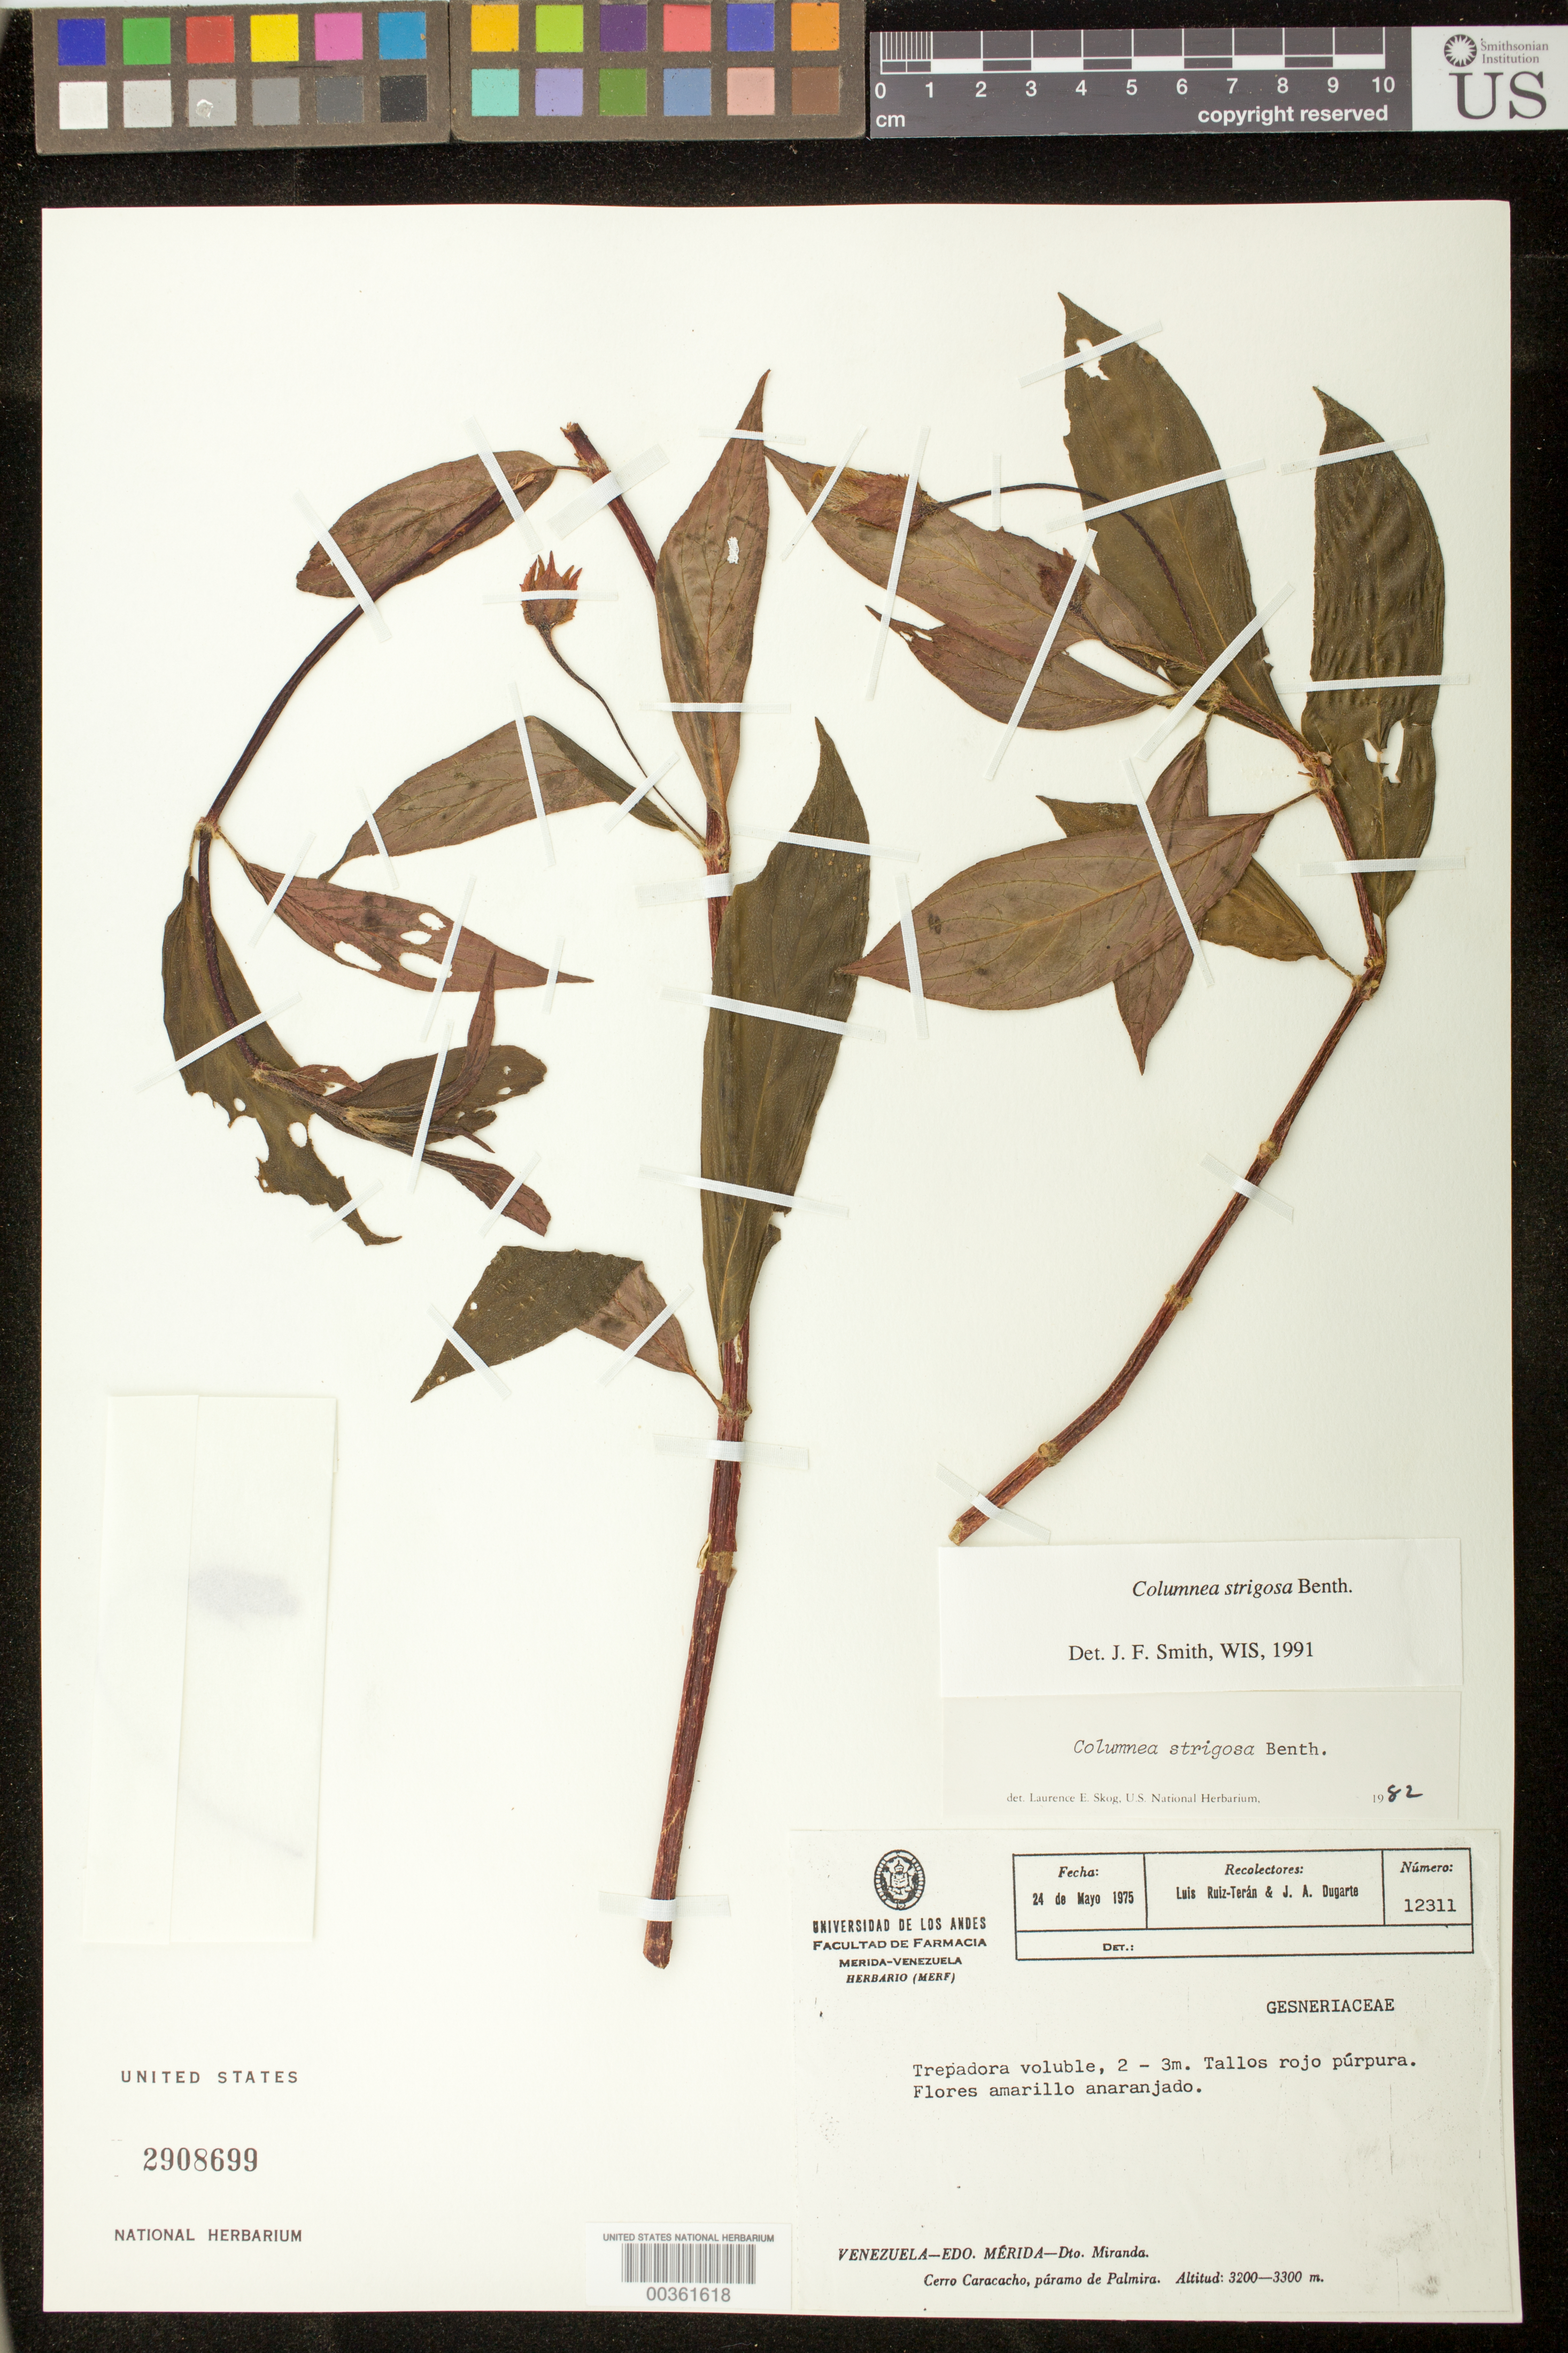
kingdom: Plantae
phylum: Tracheophyta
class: Magnoliopsida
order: Lamiales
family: Gesneriaceae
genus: Columnea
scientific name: Columnea strigosa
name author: Benth.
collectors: L. E. Ruíz-Terán & J. Dugarte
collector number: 12311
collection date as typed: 24 May 1975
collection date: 1975-05-24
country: Venezuela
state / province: Mérida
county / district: Miranda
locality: Dto. Miranda, Cerro Caracacho, Paramo de Palmira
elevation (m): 3200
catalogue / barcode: US 2908699